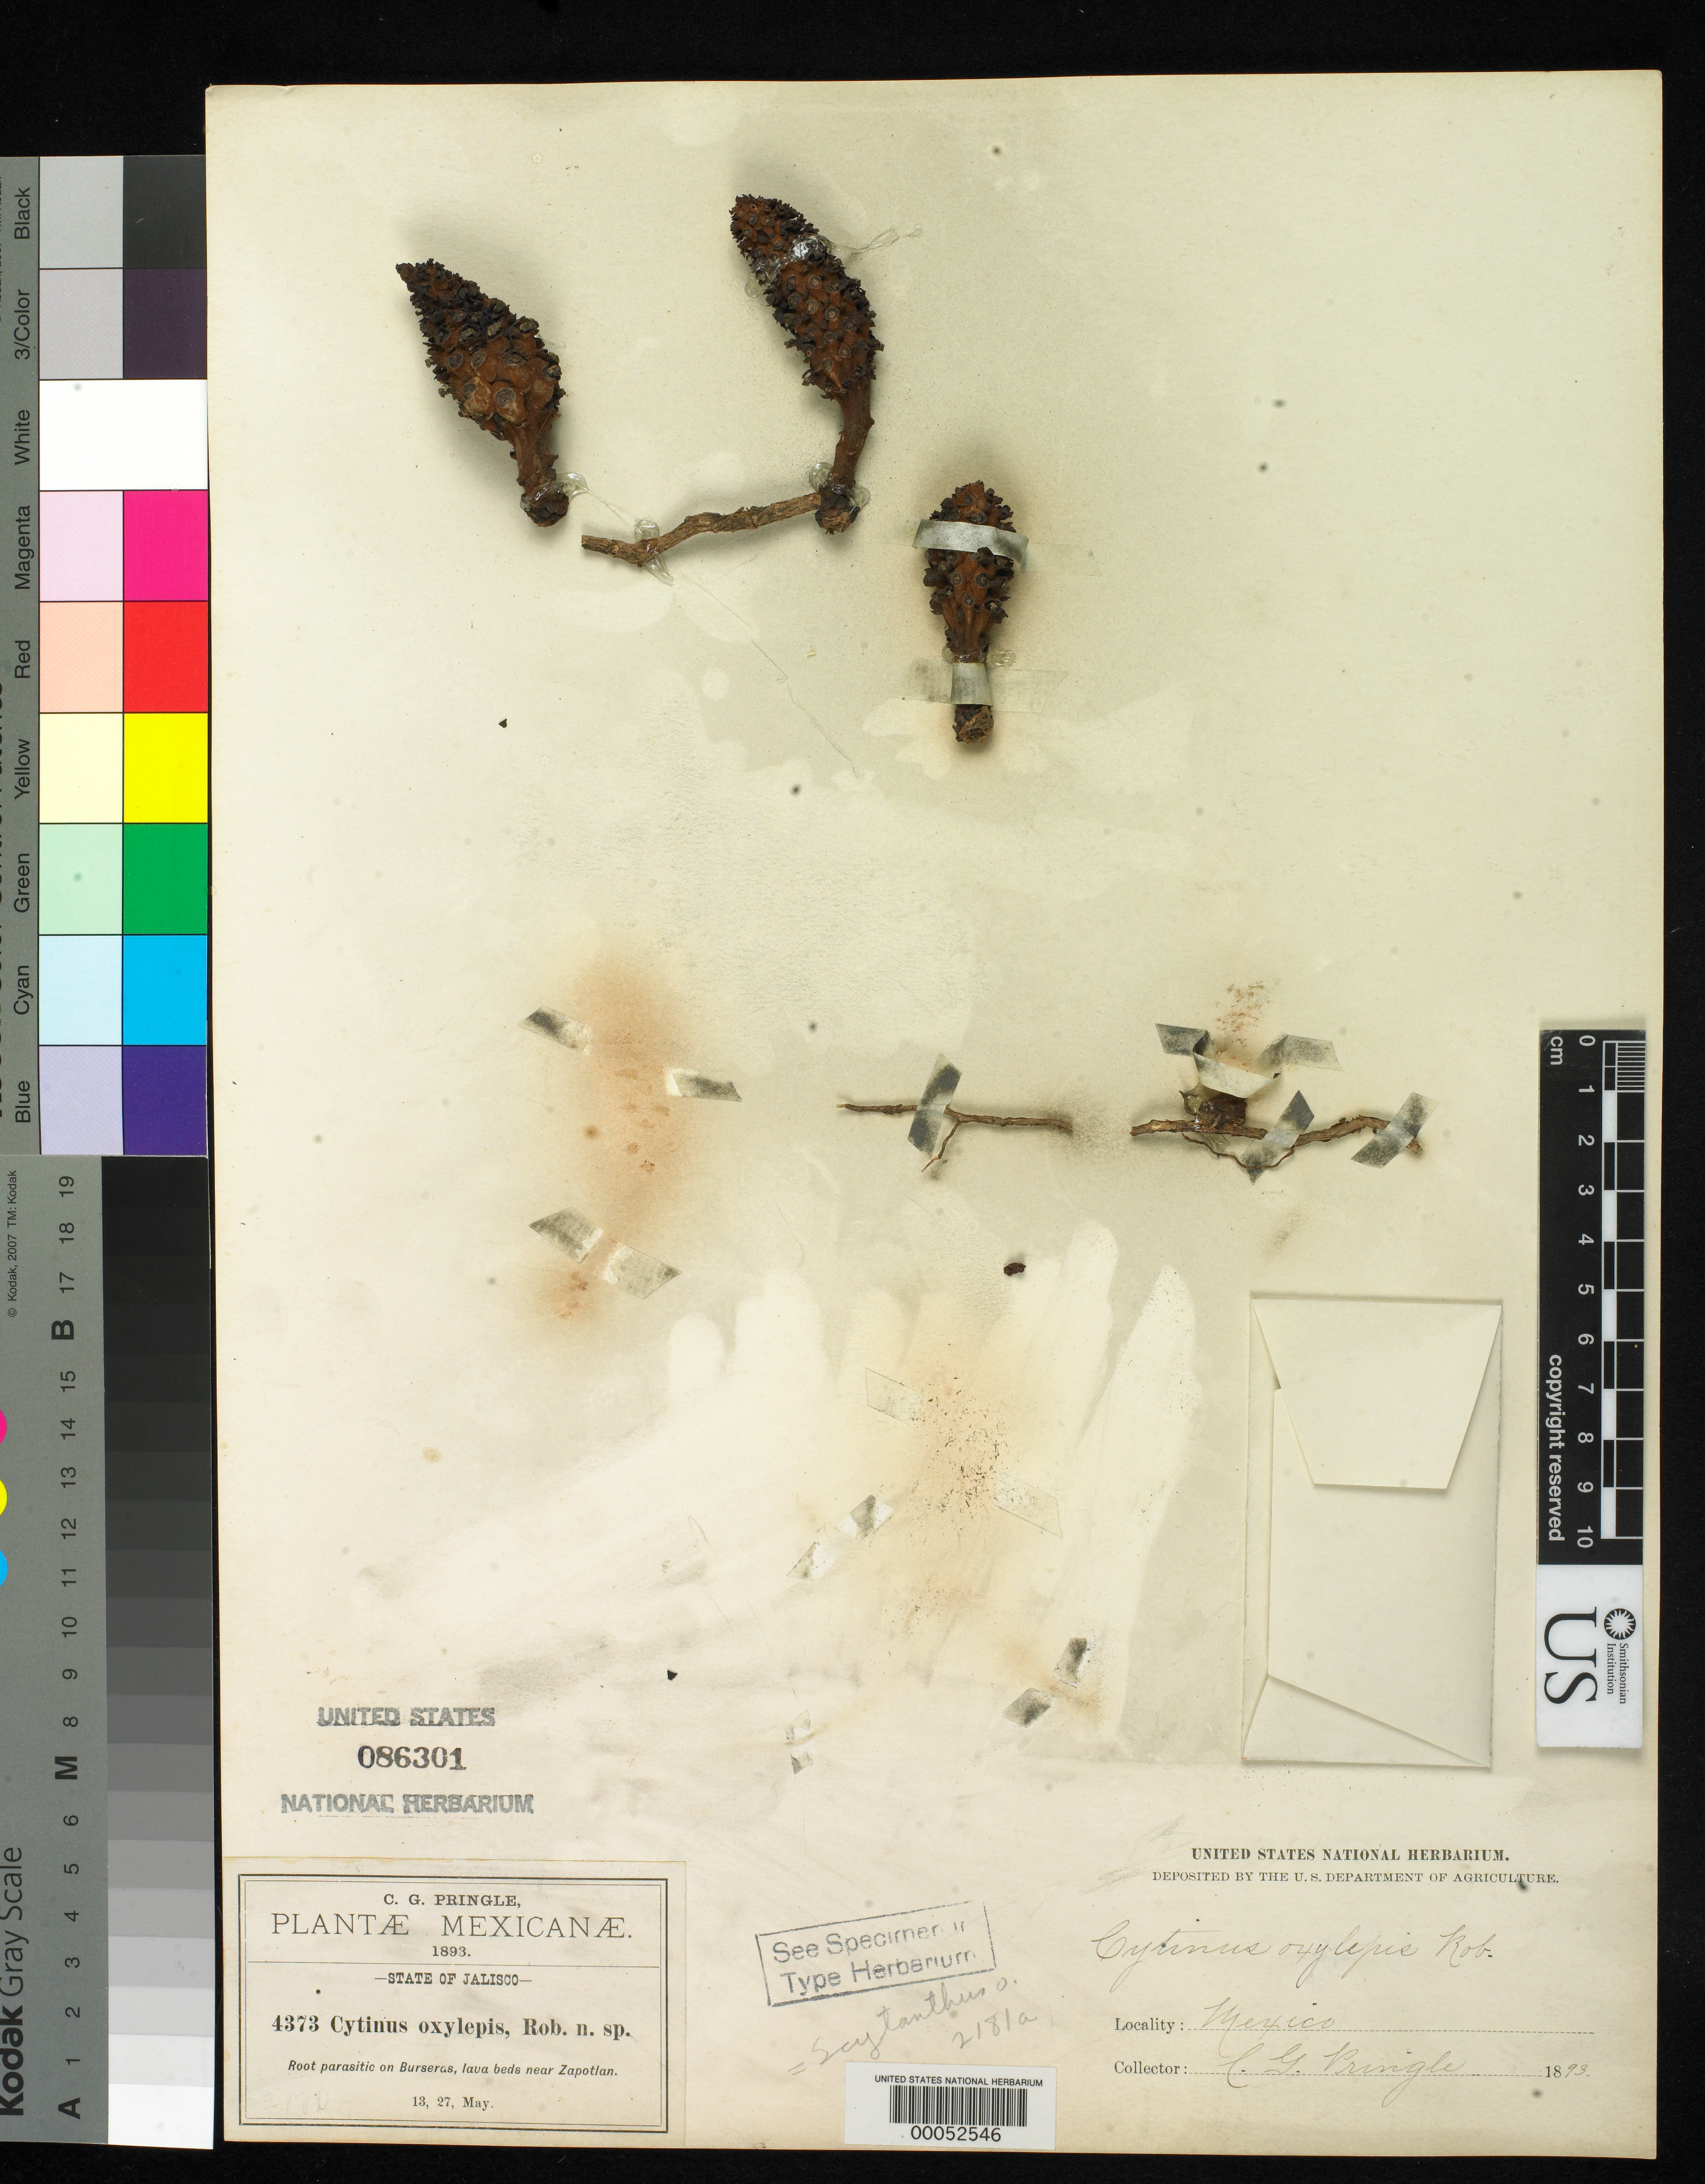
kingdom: Plantae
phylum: Tracheophyta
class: Magnoliopsida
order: Malvales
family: Cytinaceae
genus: Cytinus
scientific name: Cytinus oxylepis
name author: B.L. Rob.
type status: Isotype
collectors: C. G. Pringle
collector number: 4373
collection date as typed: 13 May 1893 and 27 May 1893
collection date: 1893-05-13,1893-05-27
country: Mexico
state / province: Jalisco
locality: Near Zapotlan.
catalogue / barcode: US 86301